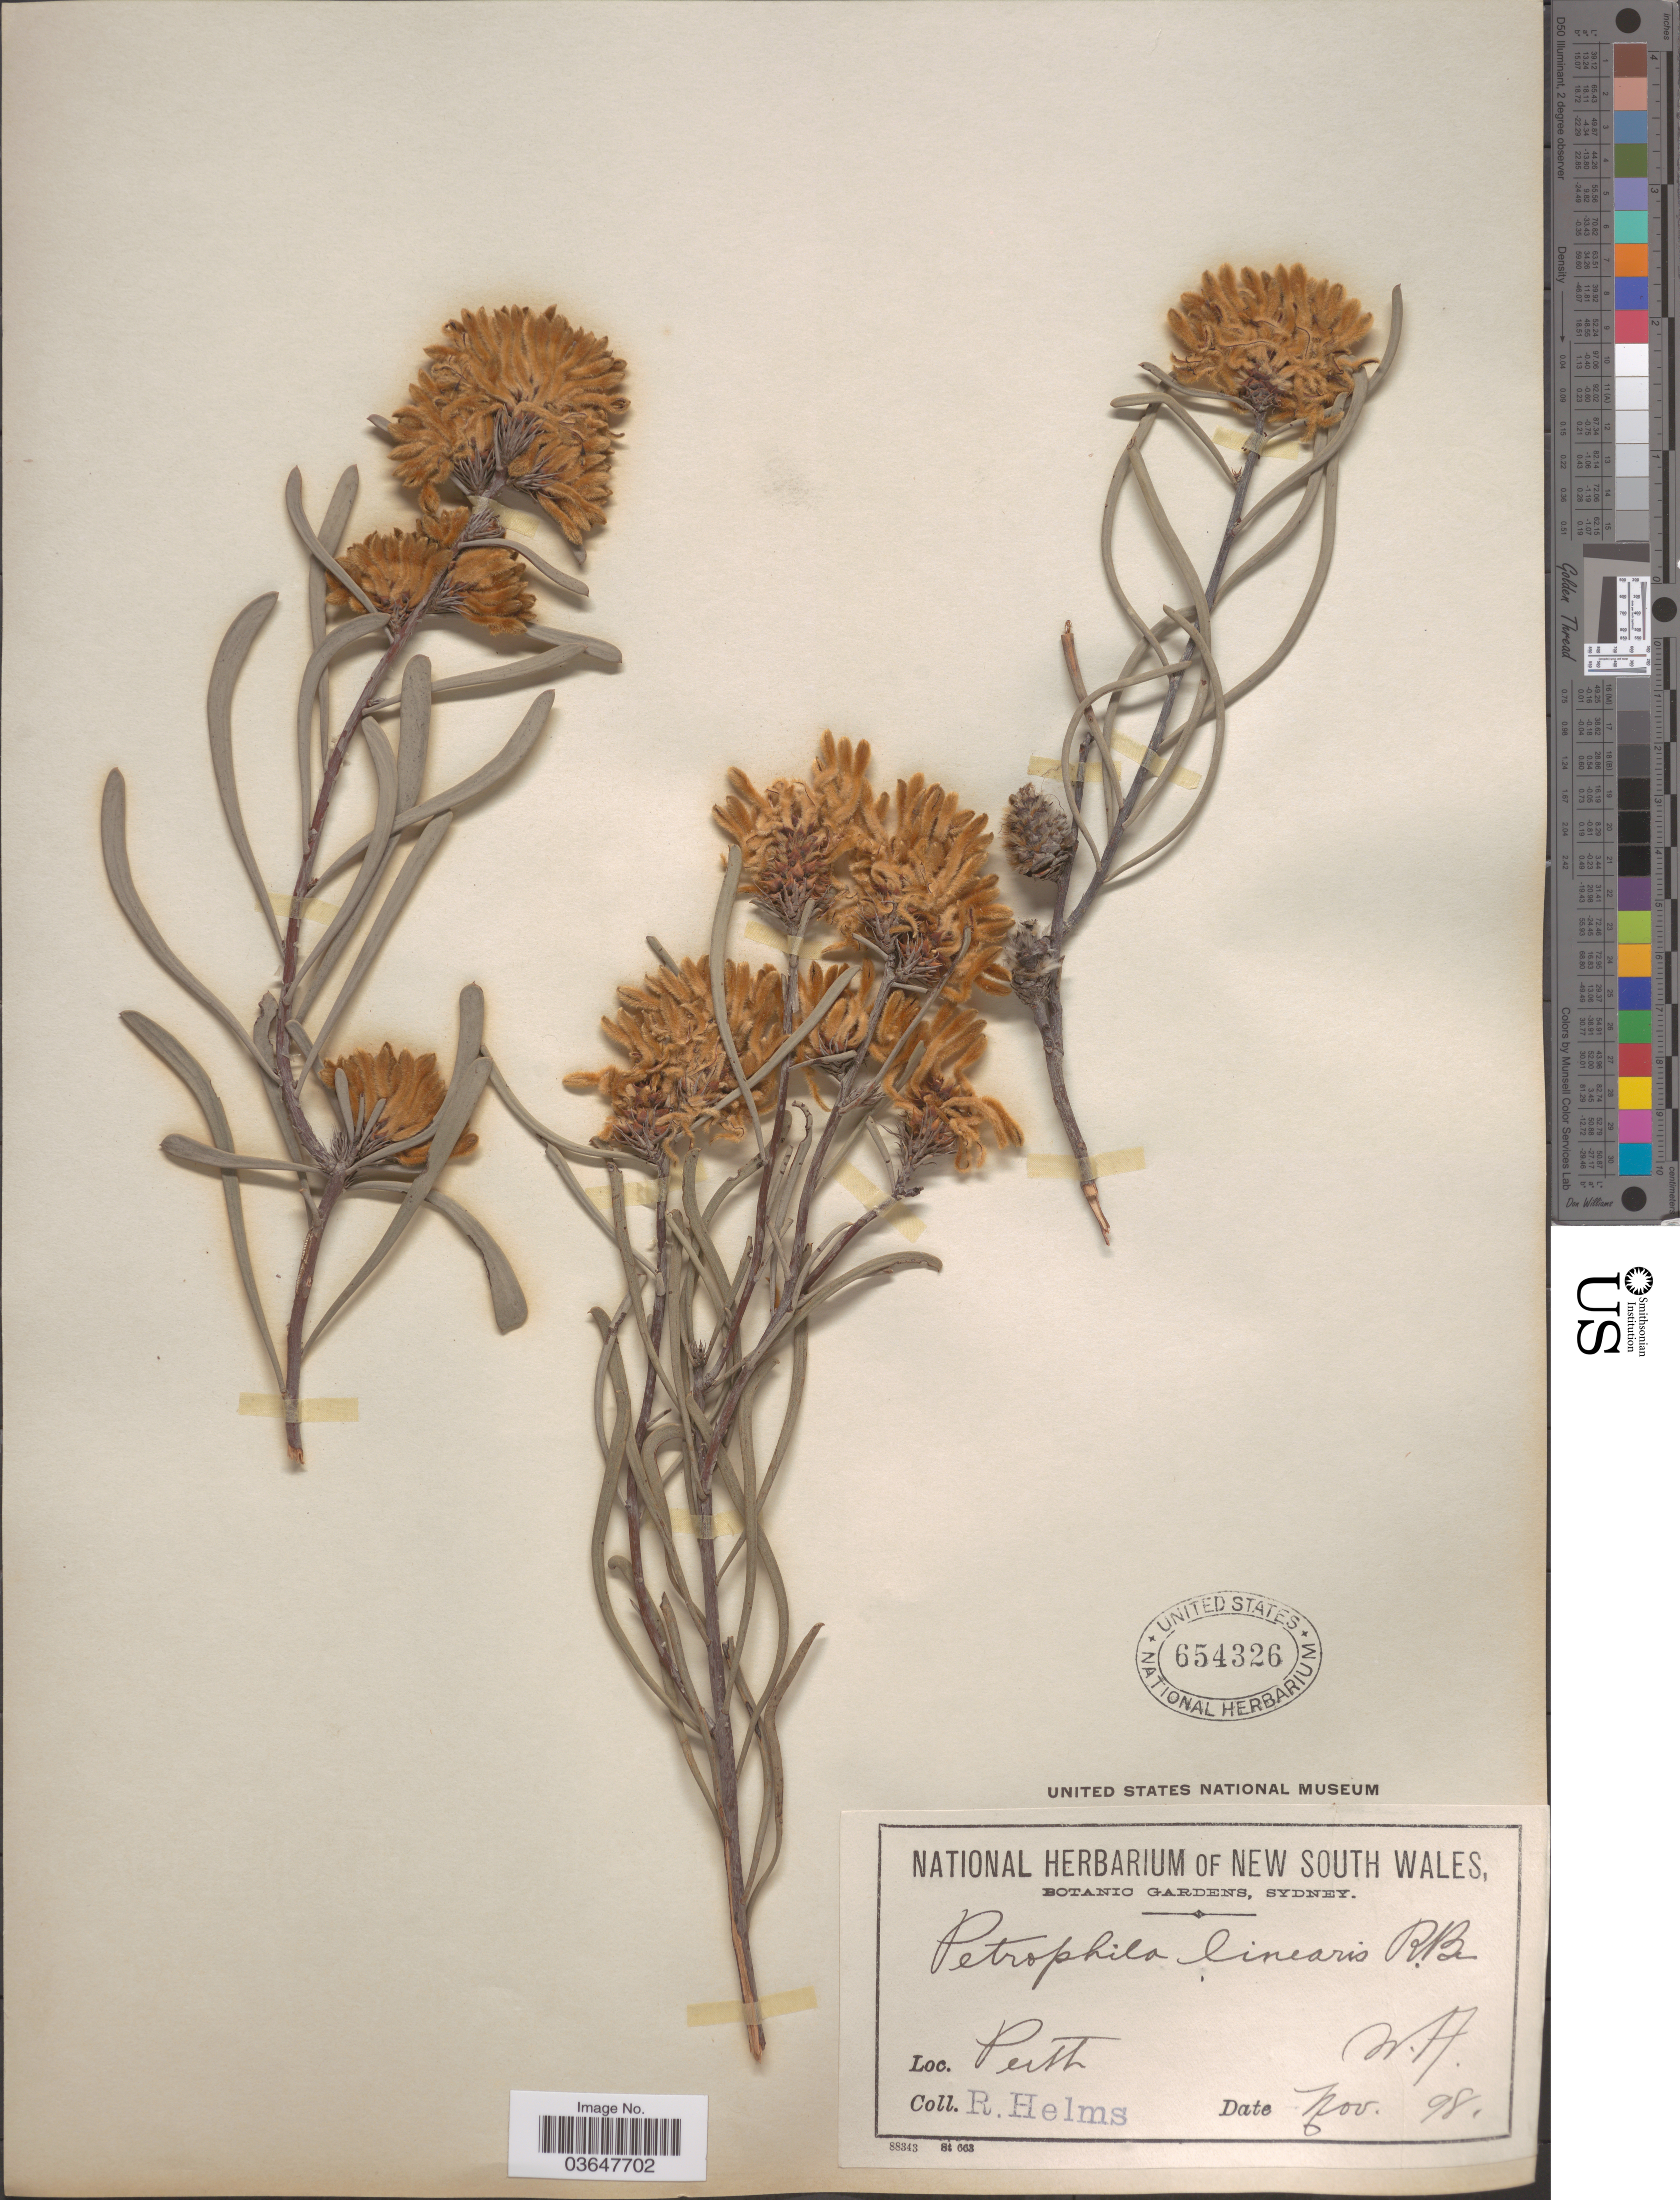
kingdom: Plantae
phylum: Tracheophyta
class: Magnoliopsida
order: Proteales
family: Proteaceae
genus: Petrophile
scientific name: Petrophile linearis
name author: R. Br.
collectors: R. Helms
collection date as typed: Transcribed d/m/y: /11/98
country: Australia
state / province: Western Australia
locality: Perth, W. A.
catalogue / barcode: US 654326